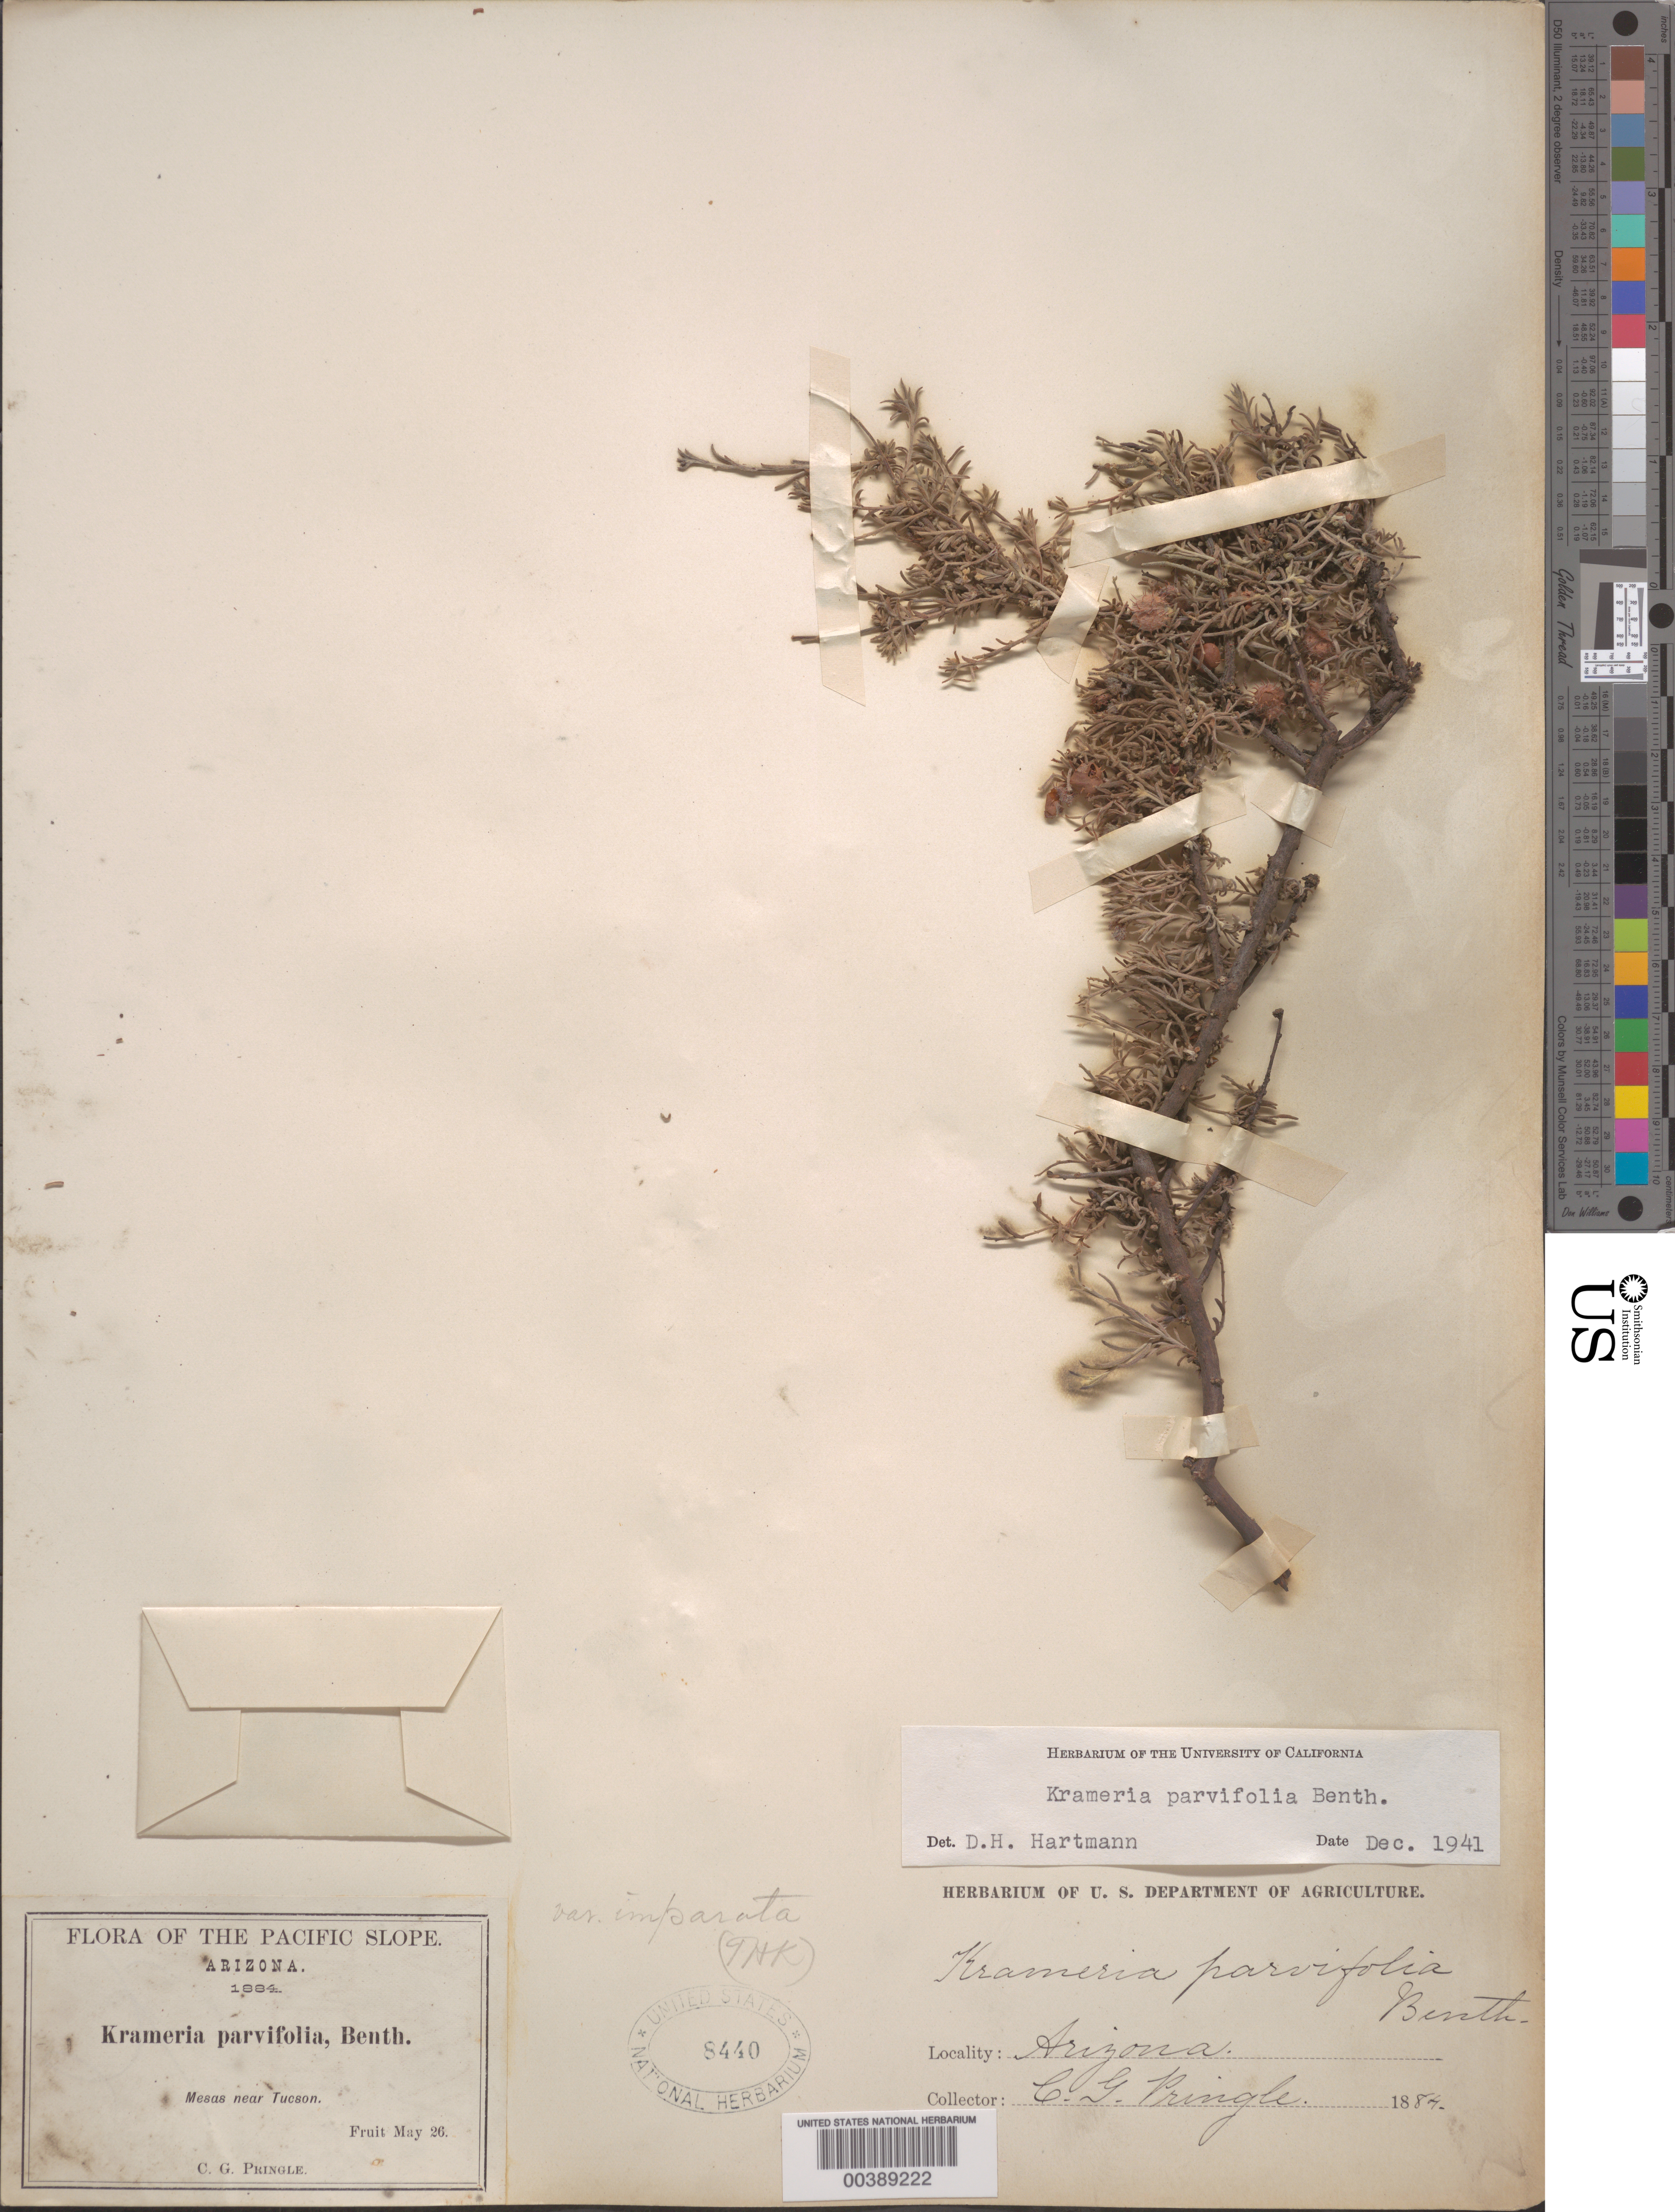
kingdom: Plantae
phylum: Tracheophyta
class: Magnoliopsida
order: Zygophyllales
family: Krameriaceae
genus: Krameria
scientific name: Krameria erecta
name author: Willd. ex Schult.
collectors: C. G. Pringle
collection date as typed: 26 May 1884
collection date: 1884-05-26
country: United States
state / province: Arizona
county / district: Pima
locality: Mesas near tucson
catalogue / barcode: US 8440